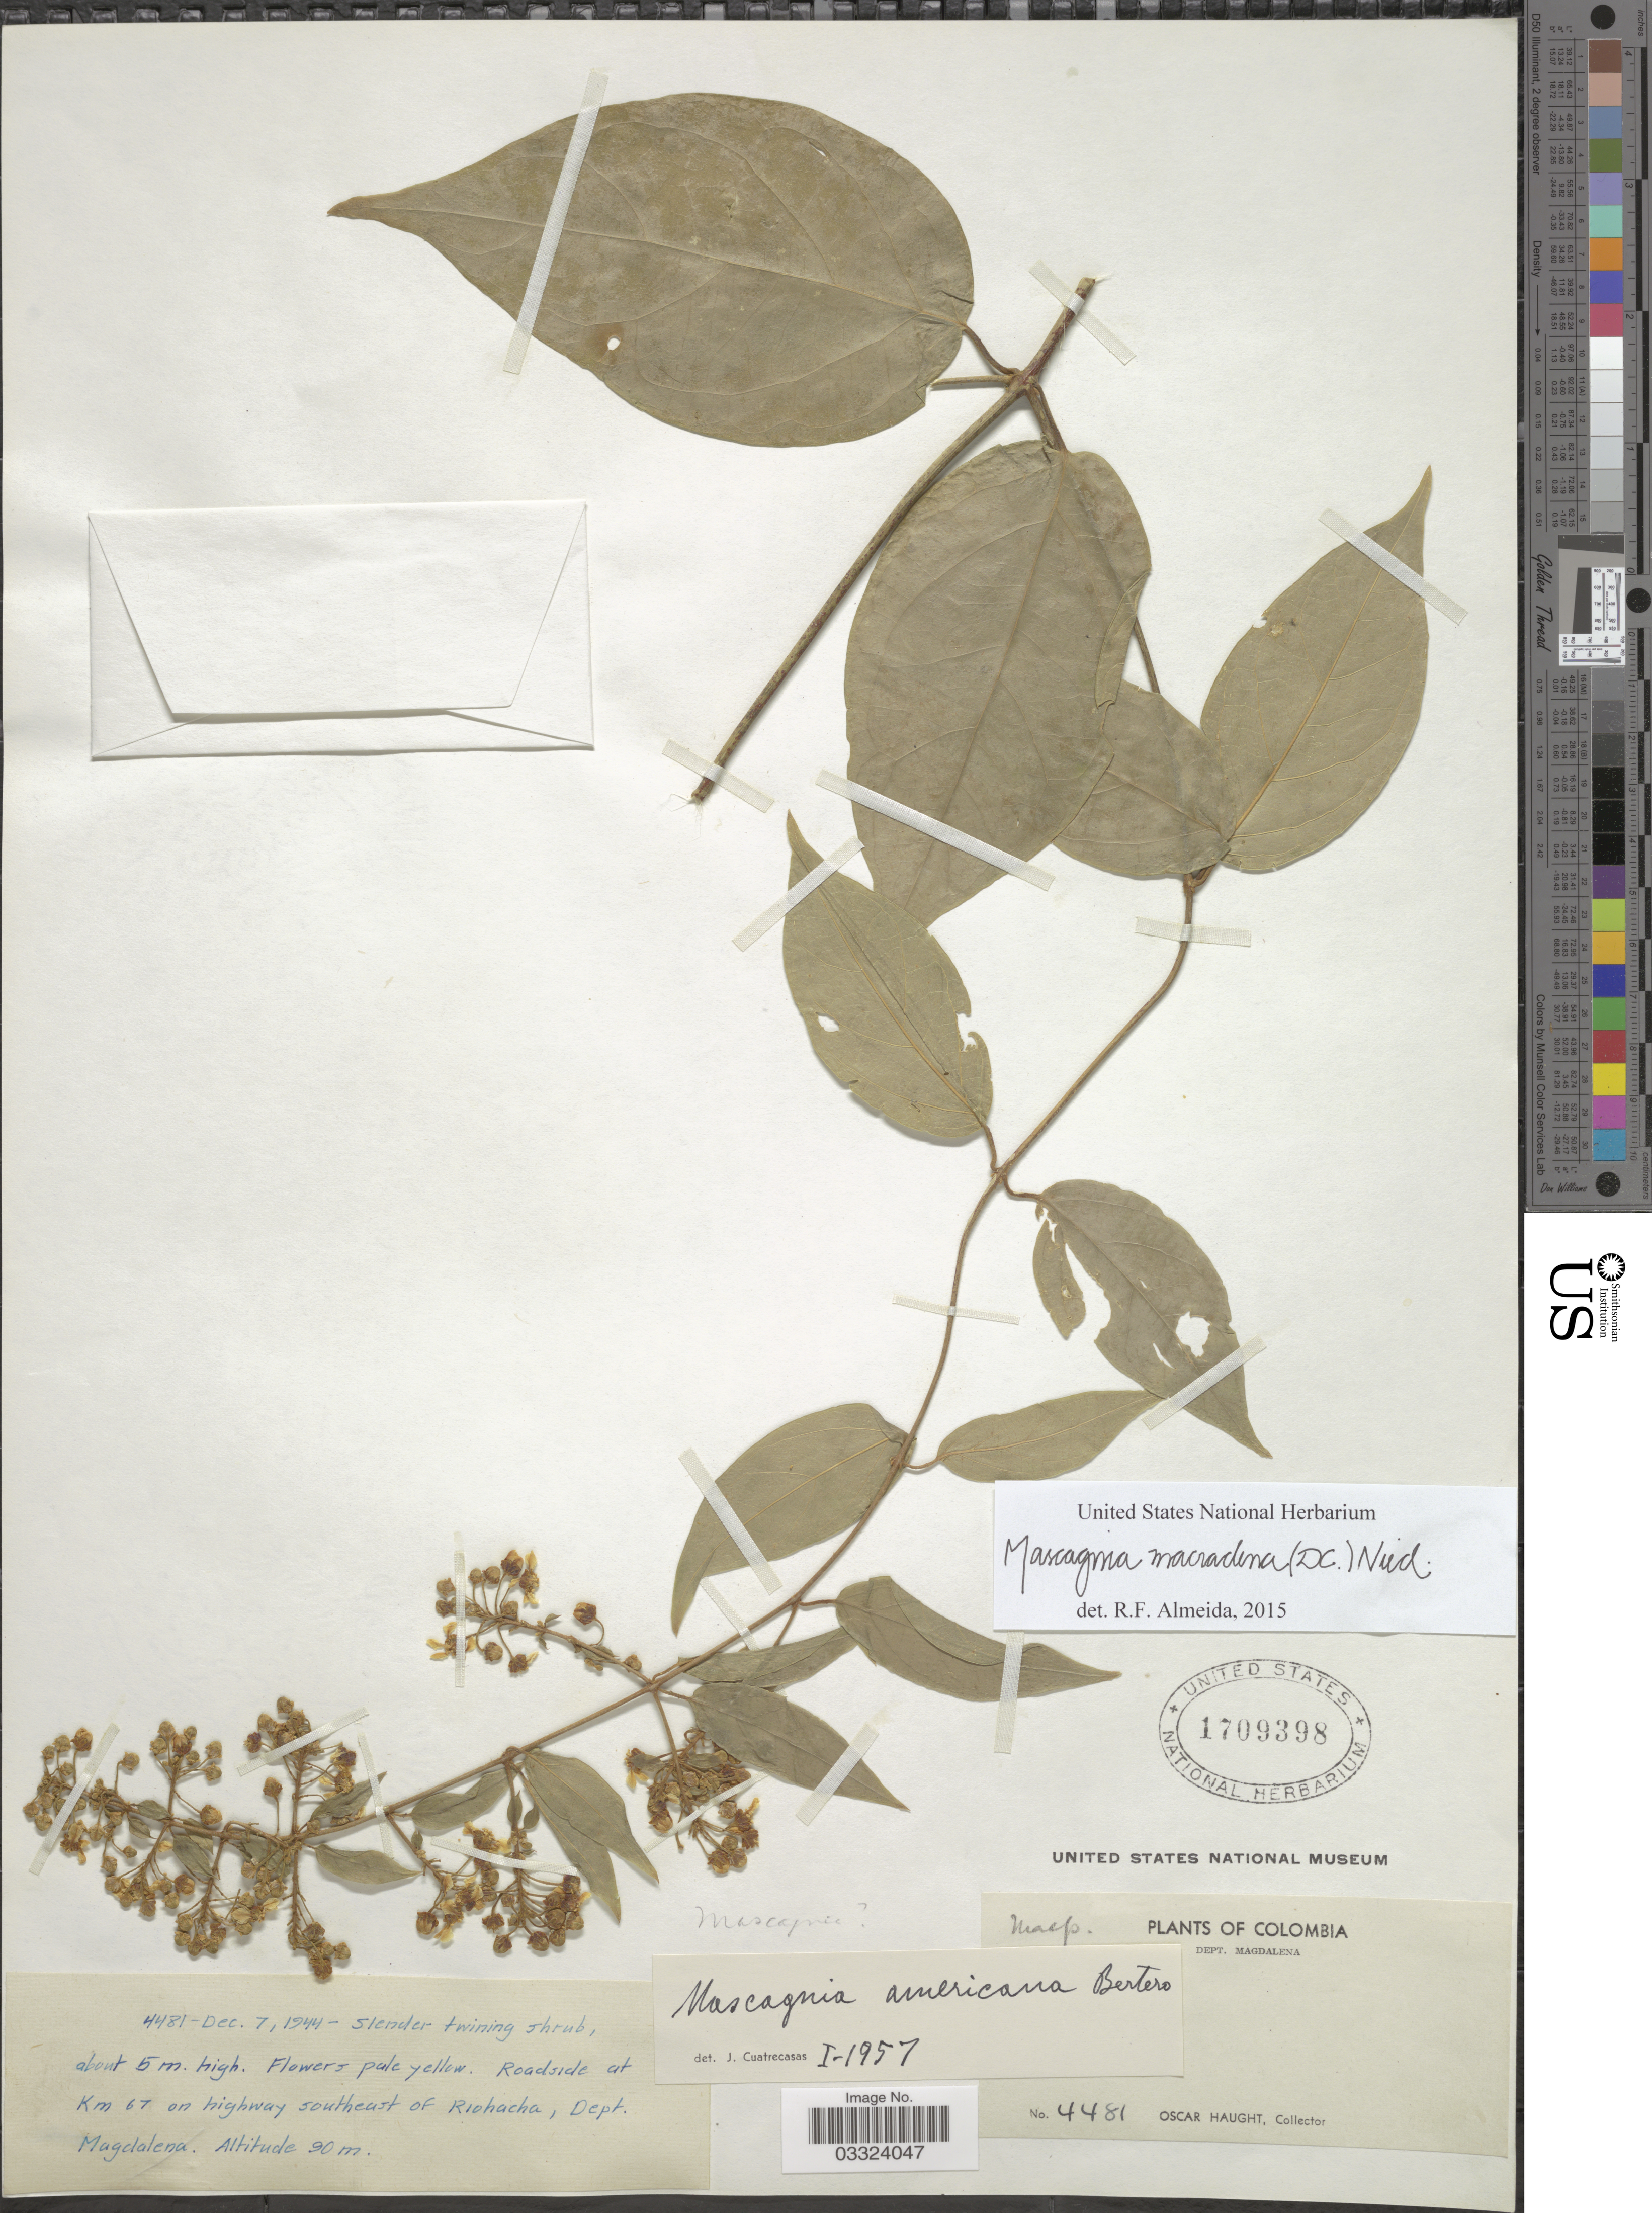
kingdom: Plantae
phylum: Tracheophyta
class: Magnoliopsida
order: Malpighiales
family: Malpighiaceae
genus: Mascagnia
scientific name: Mascagnia macradena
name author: (DC.) Nied.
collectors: O. L. Haught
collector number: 4481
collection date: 1944-12-07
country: Colombia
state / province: Magdalena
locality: Roadside at Km 67 on highway southeast of Riohacha, Dept. Magdalena.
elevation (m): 90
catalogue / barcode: US 1709398